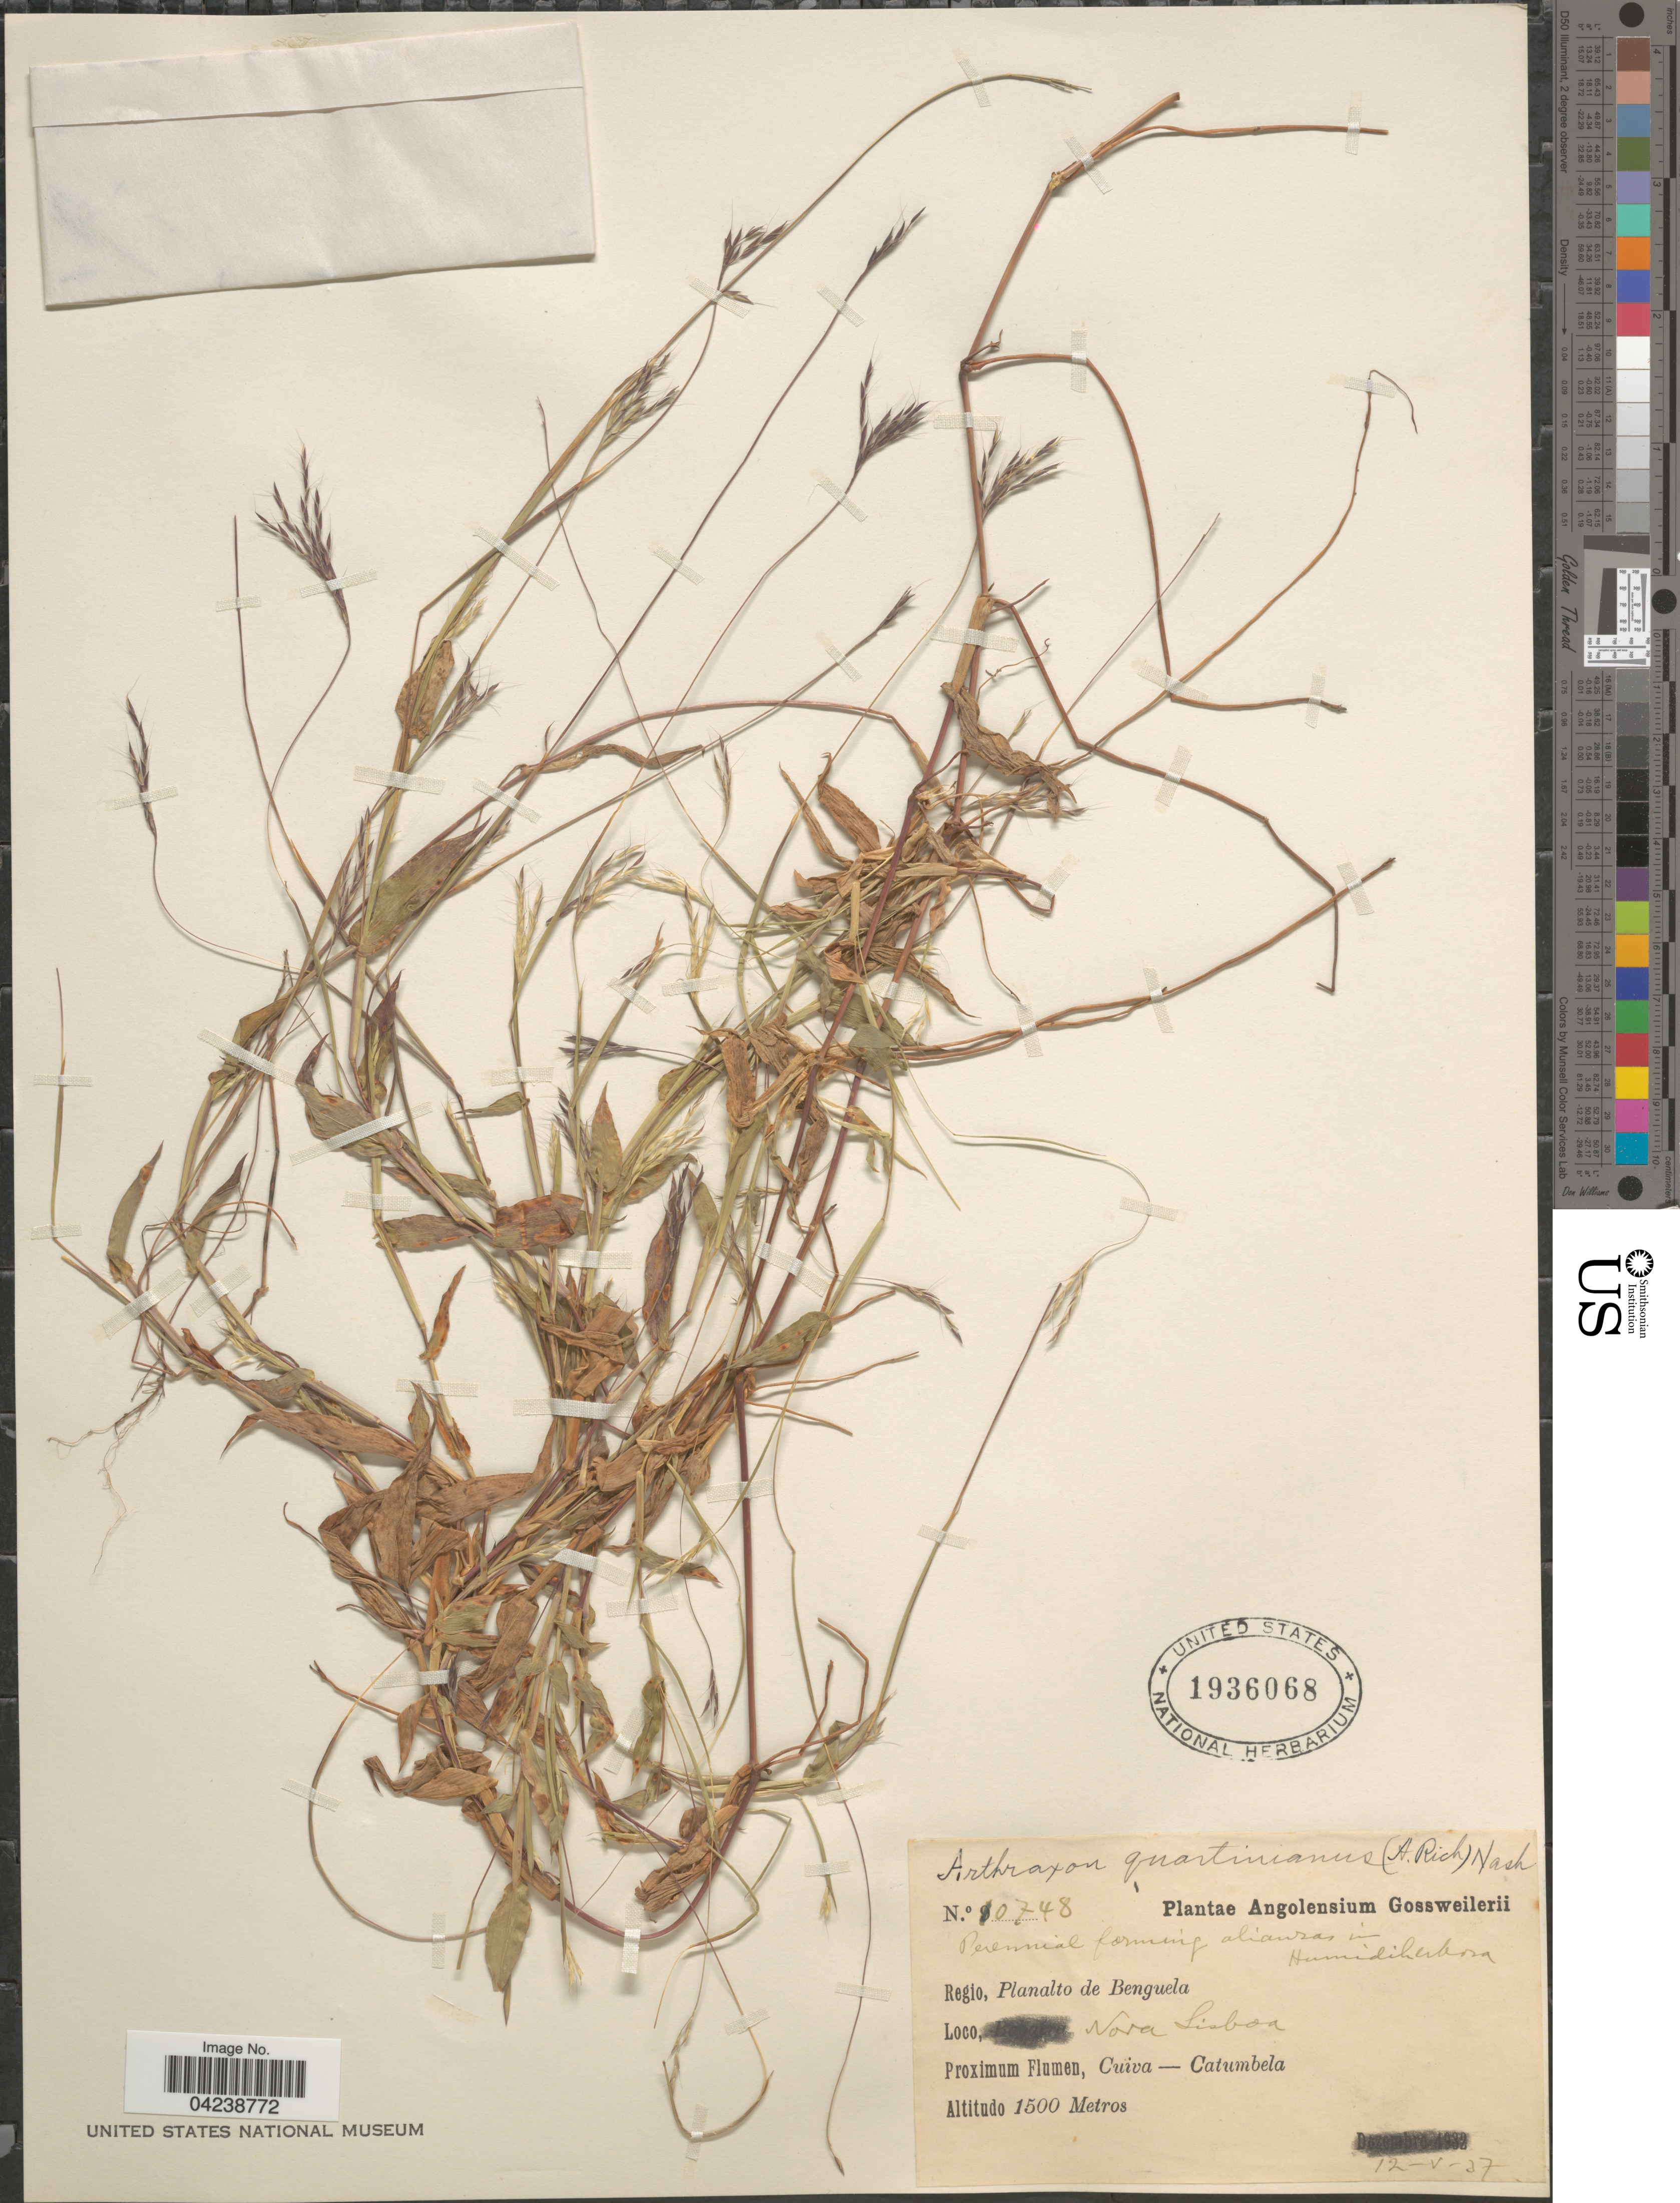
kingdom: Plantae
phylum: Tracheophyta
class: Liliopsida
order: Poales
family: Poaceae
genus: Arthraxon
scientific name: Arthraxon hispidus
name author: (Thunb.) Makino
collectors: -. Gossweiler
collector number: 0748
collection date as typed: Transcribed d/m/y: 12/5/37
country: Angola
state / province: Benguela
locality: Angolensium. Regio, Planalto de Benguela. Nova Lisboa. Proximum Flumen, Cuiva - Catumbela.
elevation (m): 1500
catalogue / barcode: US 1936068